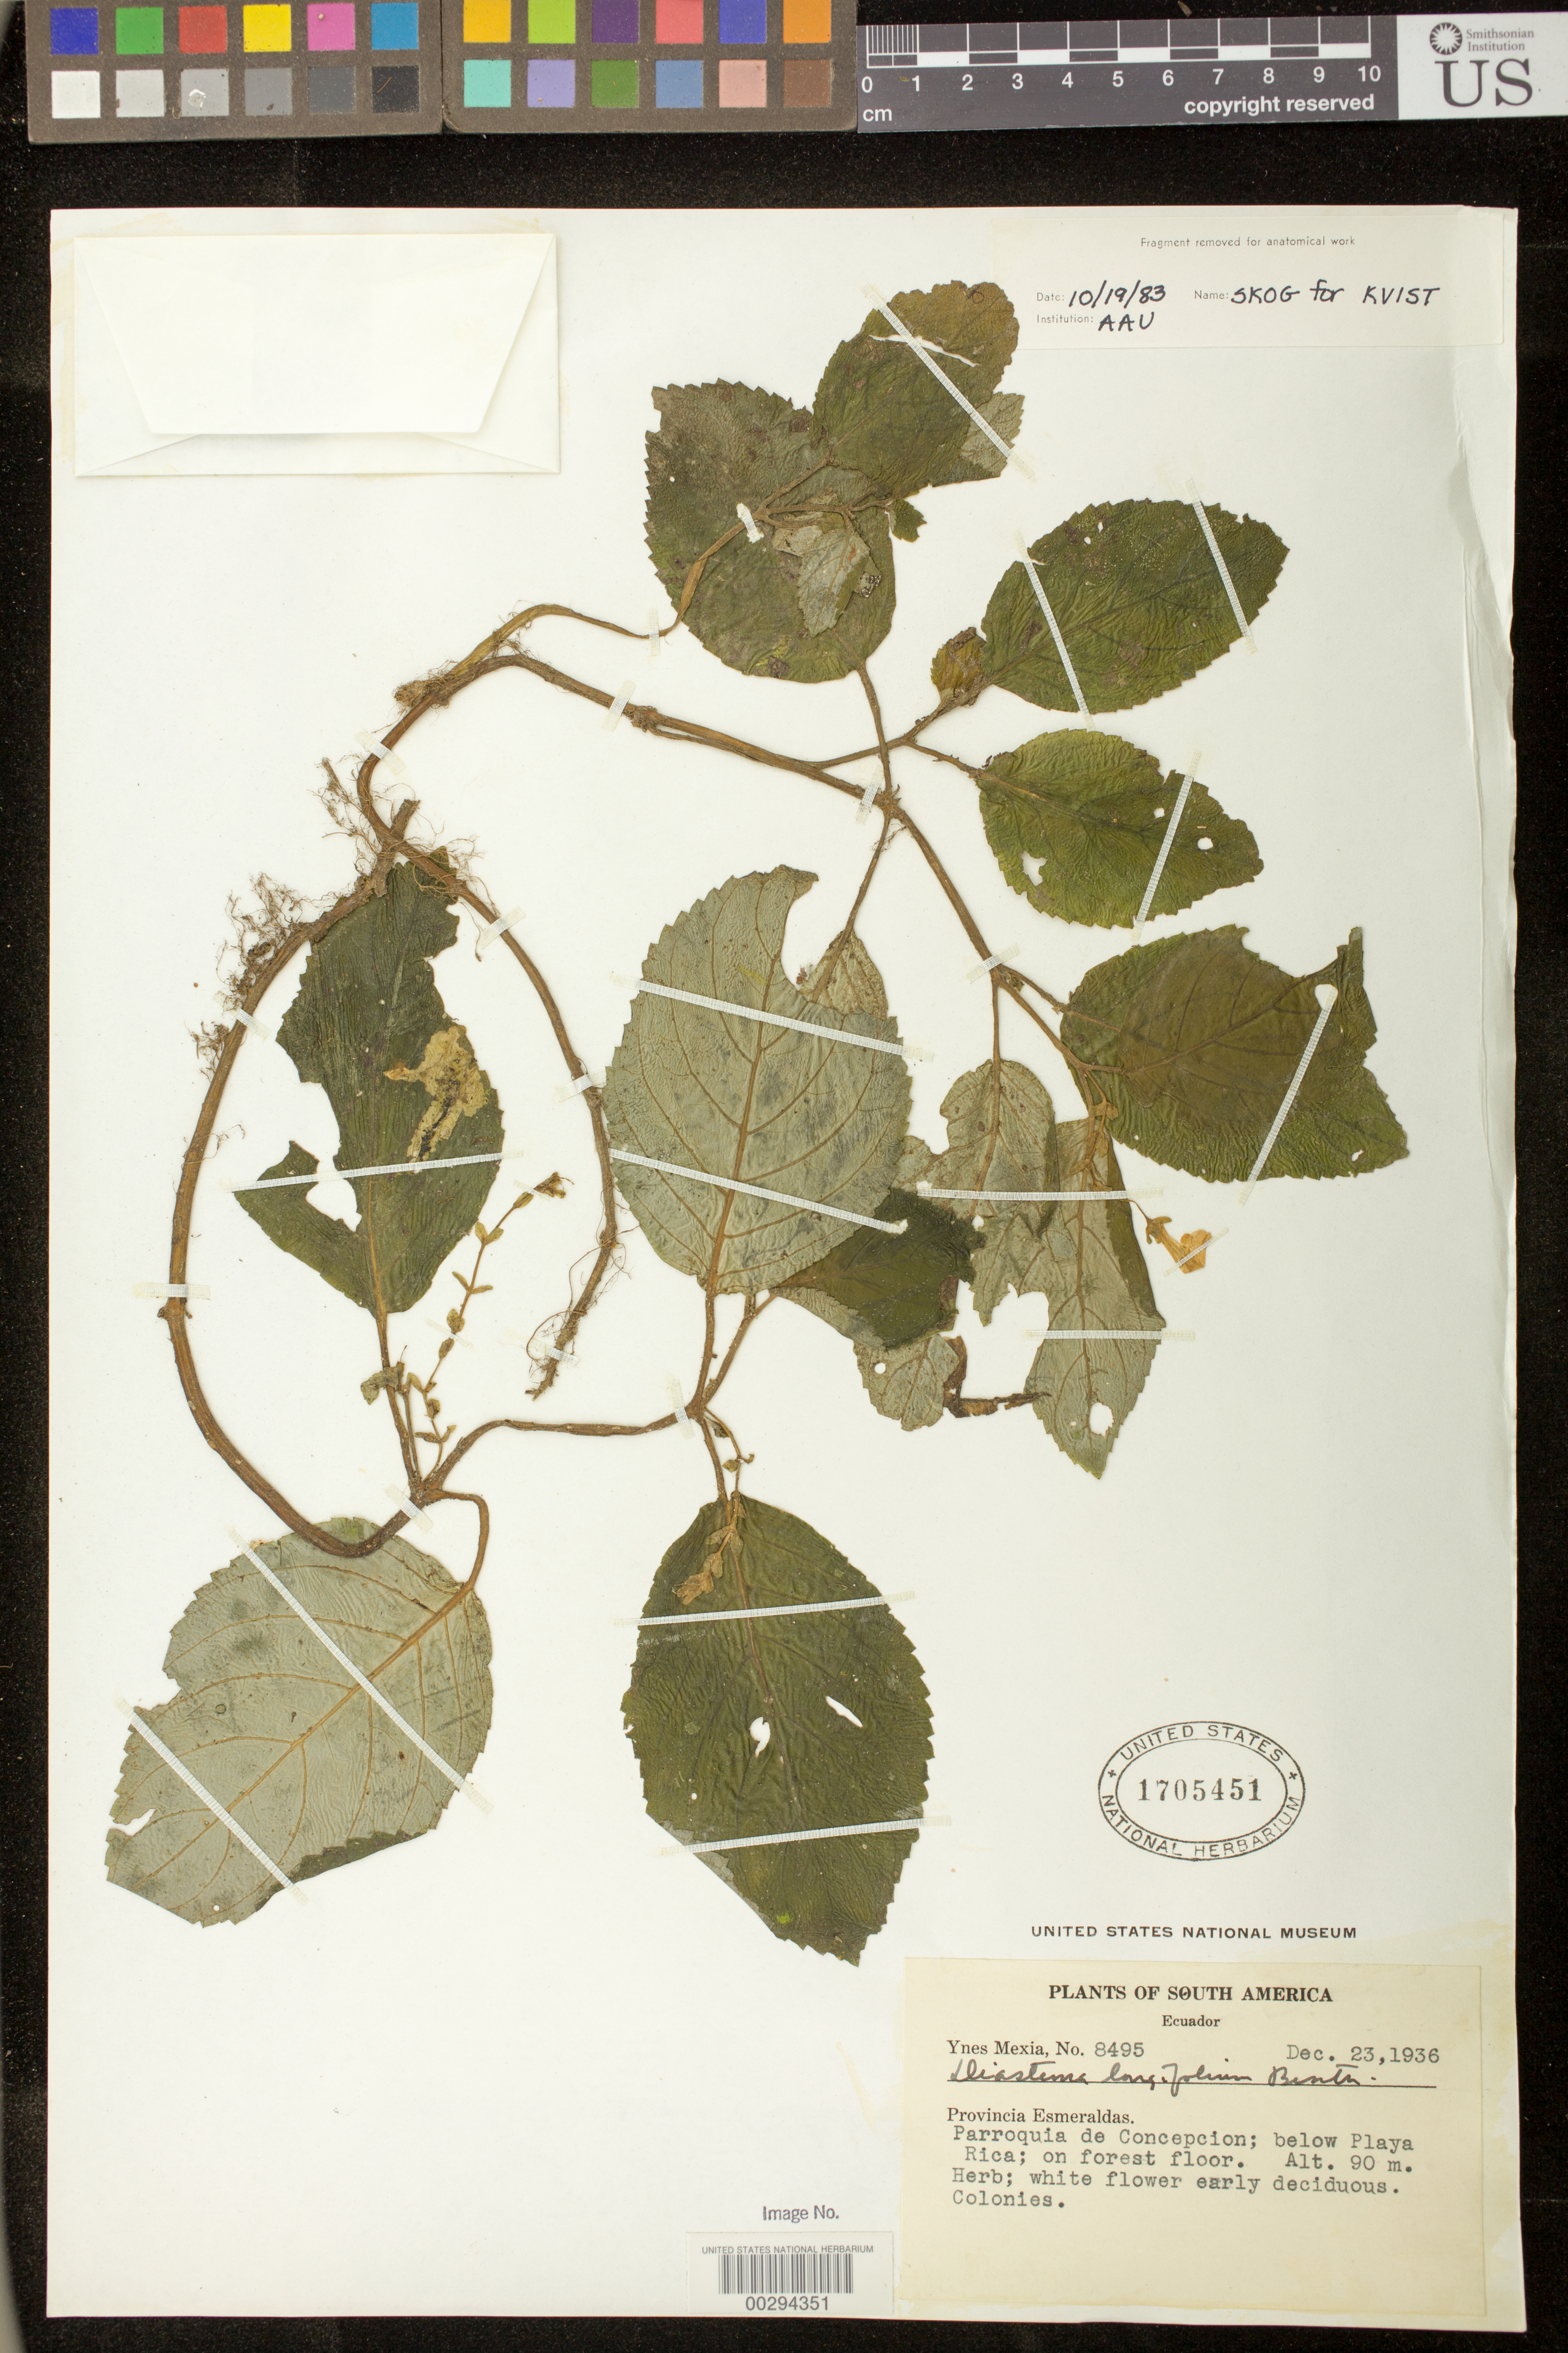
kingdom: Plantae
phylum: Tracheophyta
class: Magnoliopsida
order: Lamiales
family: Gesneriaceae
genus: Diastema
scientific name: Diastema racemiferum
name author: Benth.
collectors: Y. Mexia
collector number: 8495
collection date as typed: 23 Dec 1936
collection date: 1936-12-23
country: Ecuador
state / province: Esmeraldas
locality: Parroquia de Concepcion, below Playa Rica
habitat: Forest floor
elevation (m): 90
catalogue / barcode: US 1705451